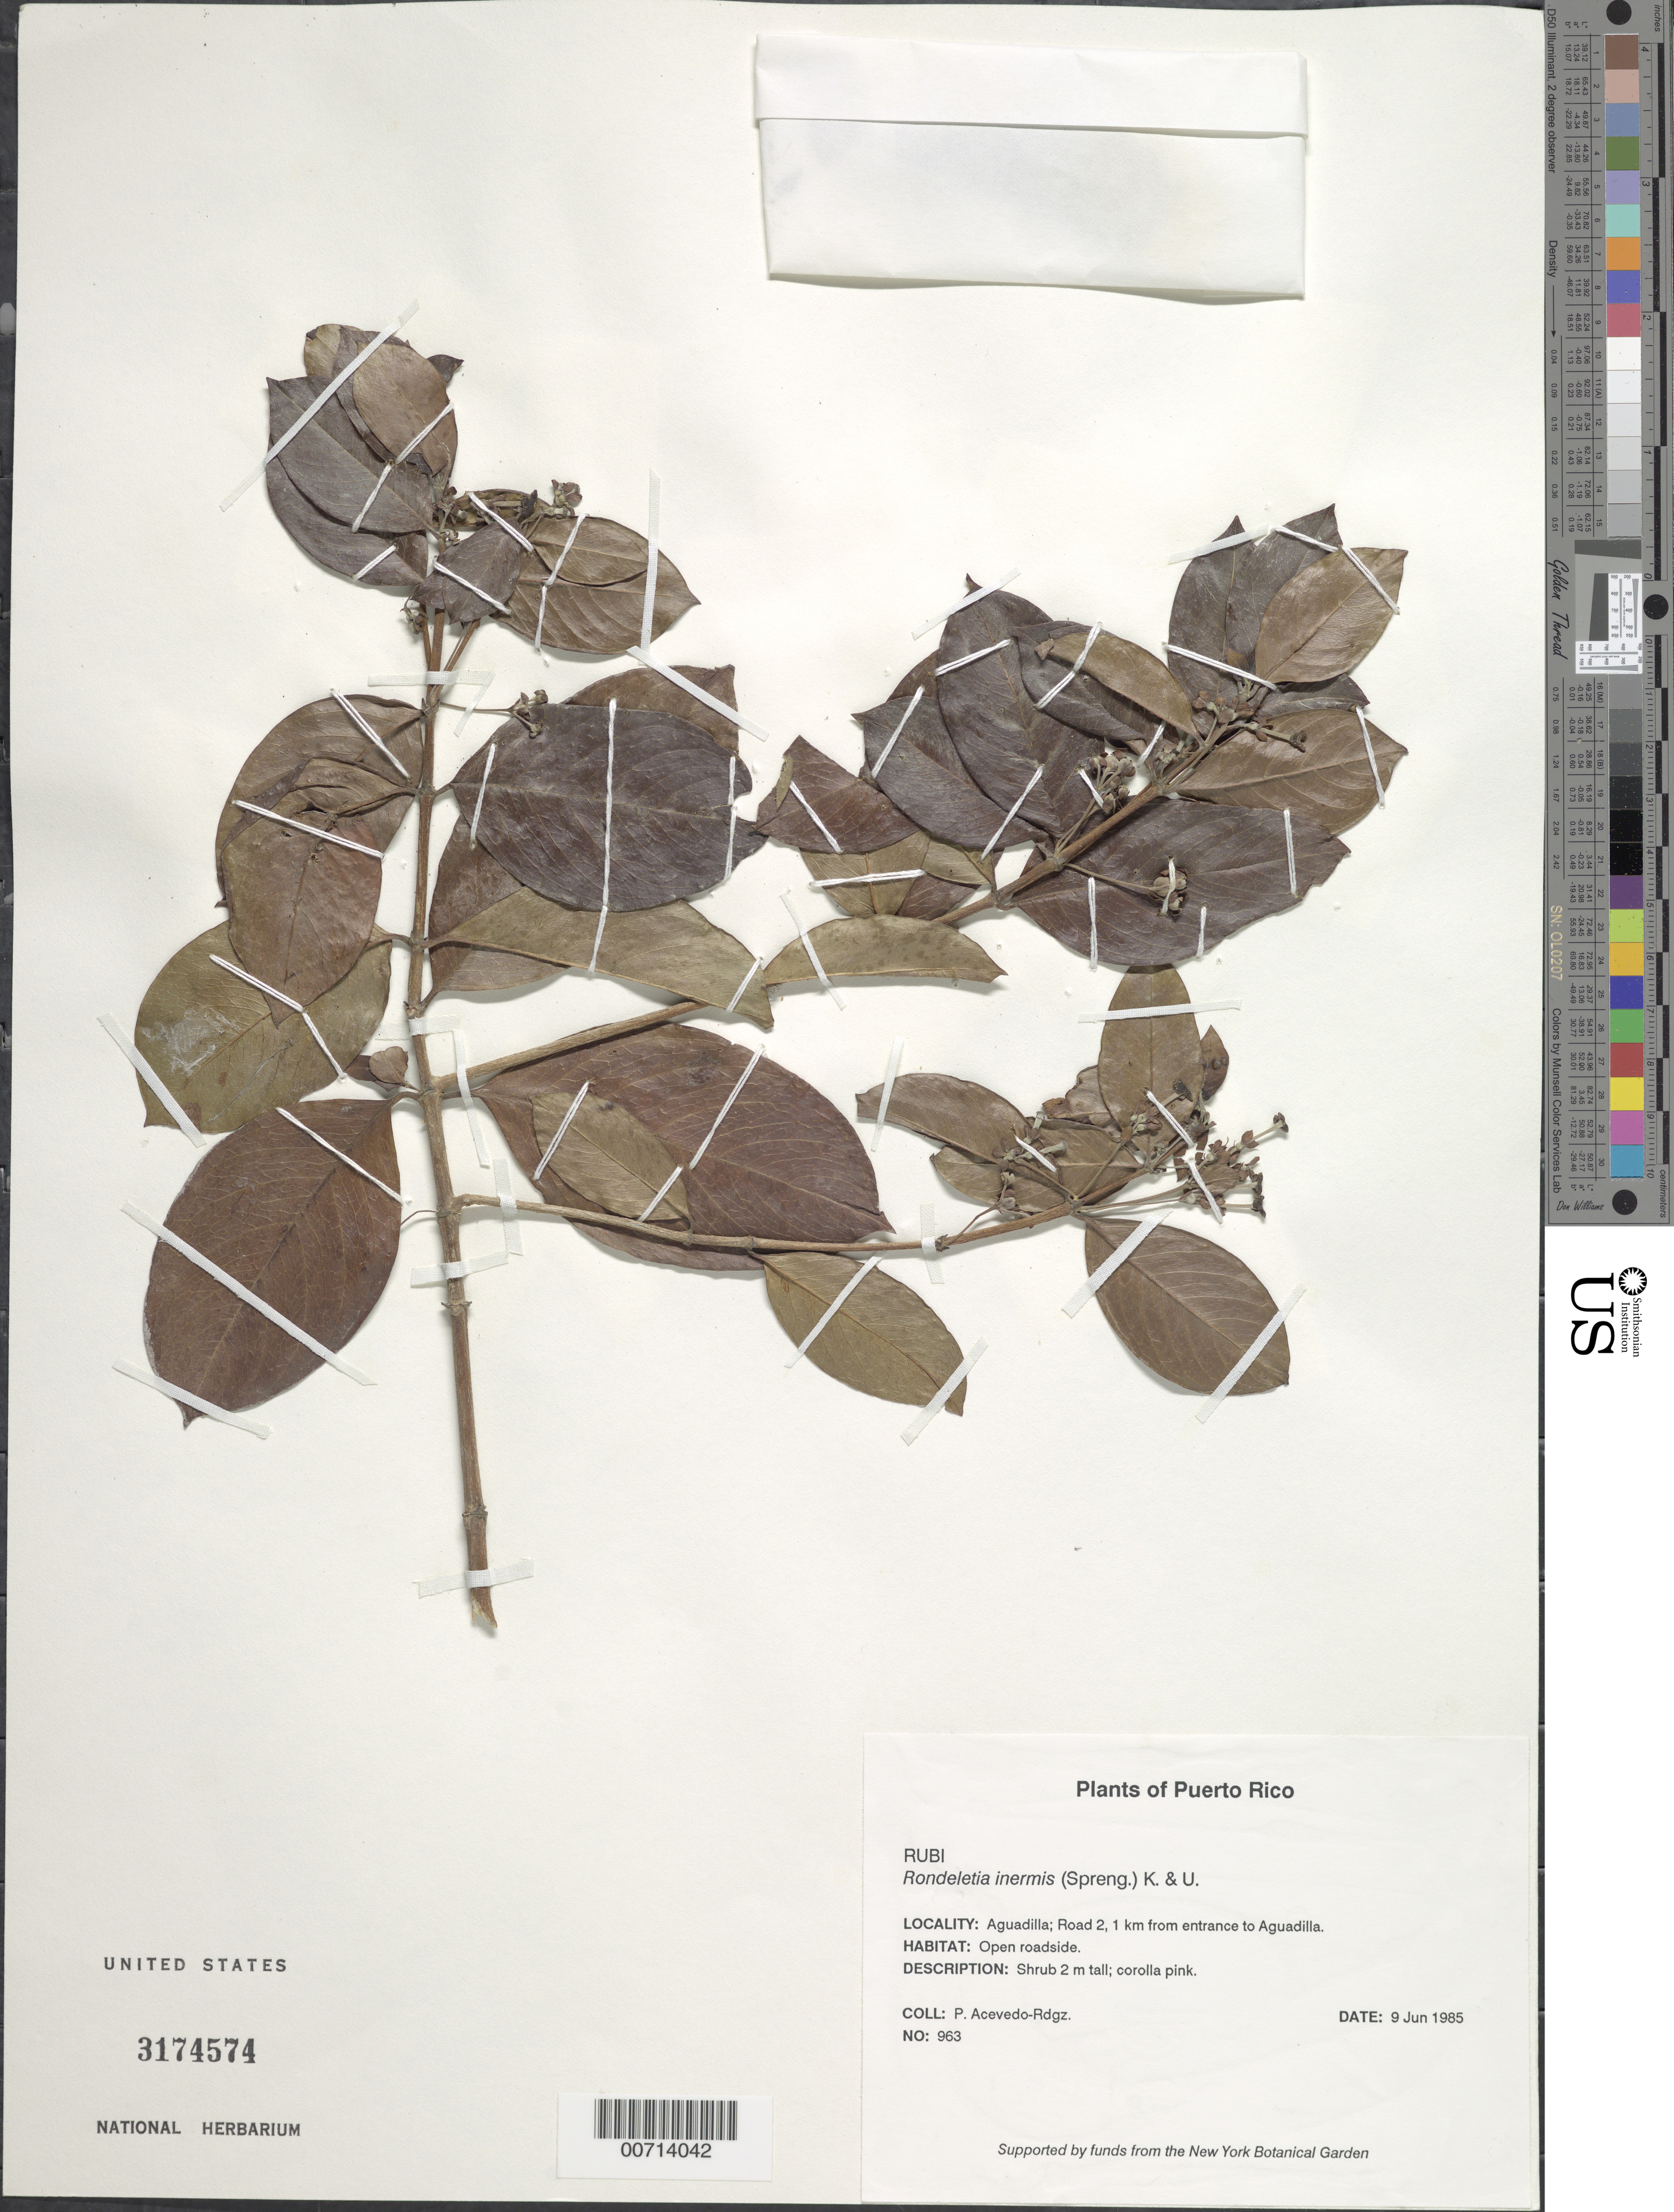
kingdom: Plantae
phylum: Tracheophyta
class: Magnoliopsida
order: Gentianales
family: Rubiaceae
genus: Rondeletia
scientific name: Rondeletia inermis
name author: (Spreng.) Krug & Urb.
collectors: P. Acevedo-Rodr.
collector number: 963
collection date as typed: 09 Jun 1985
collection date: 1985-06-09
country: Puerto Rico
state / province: Aguadilla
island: Puerto Rico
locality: Aguadilla; Carretera 2, 1 km antes de la entrada hacia el pueblo, lado este.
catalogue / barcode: US 3174574